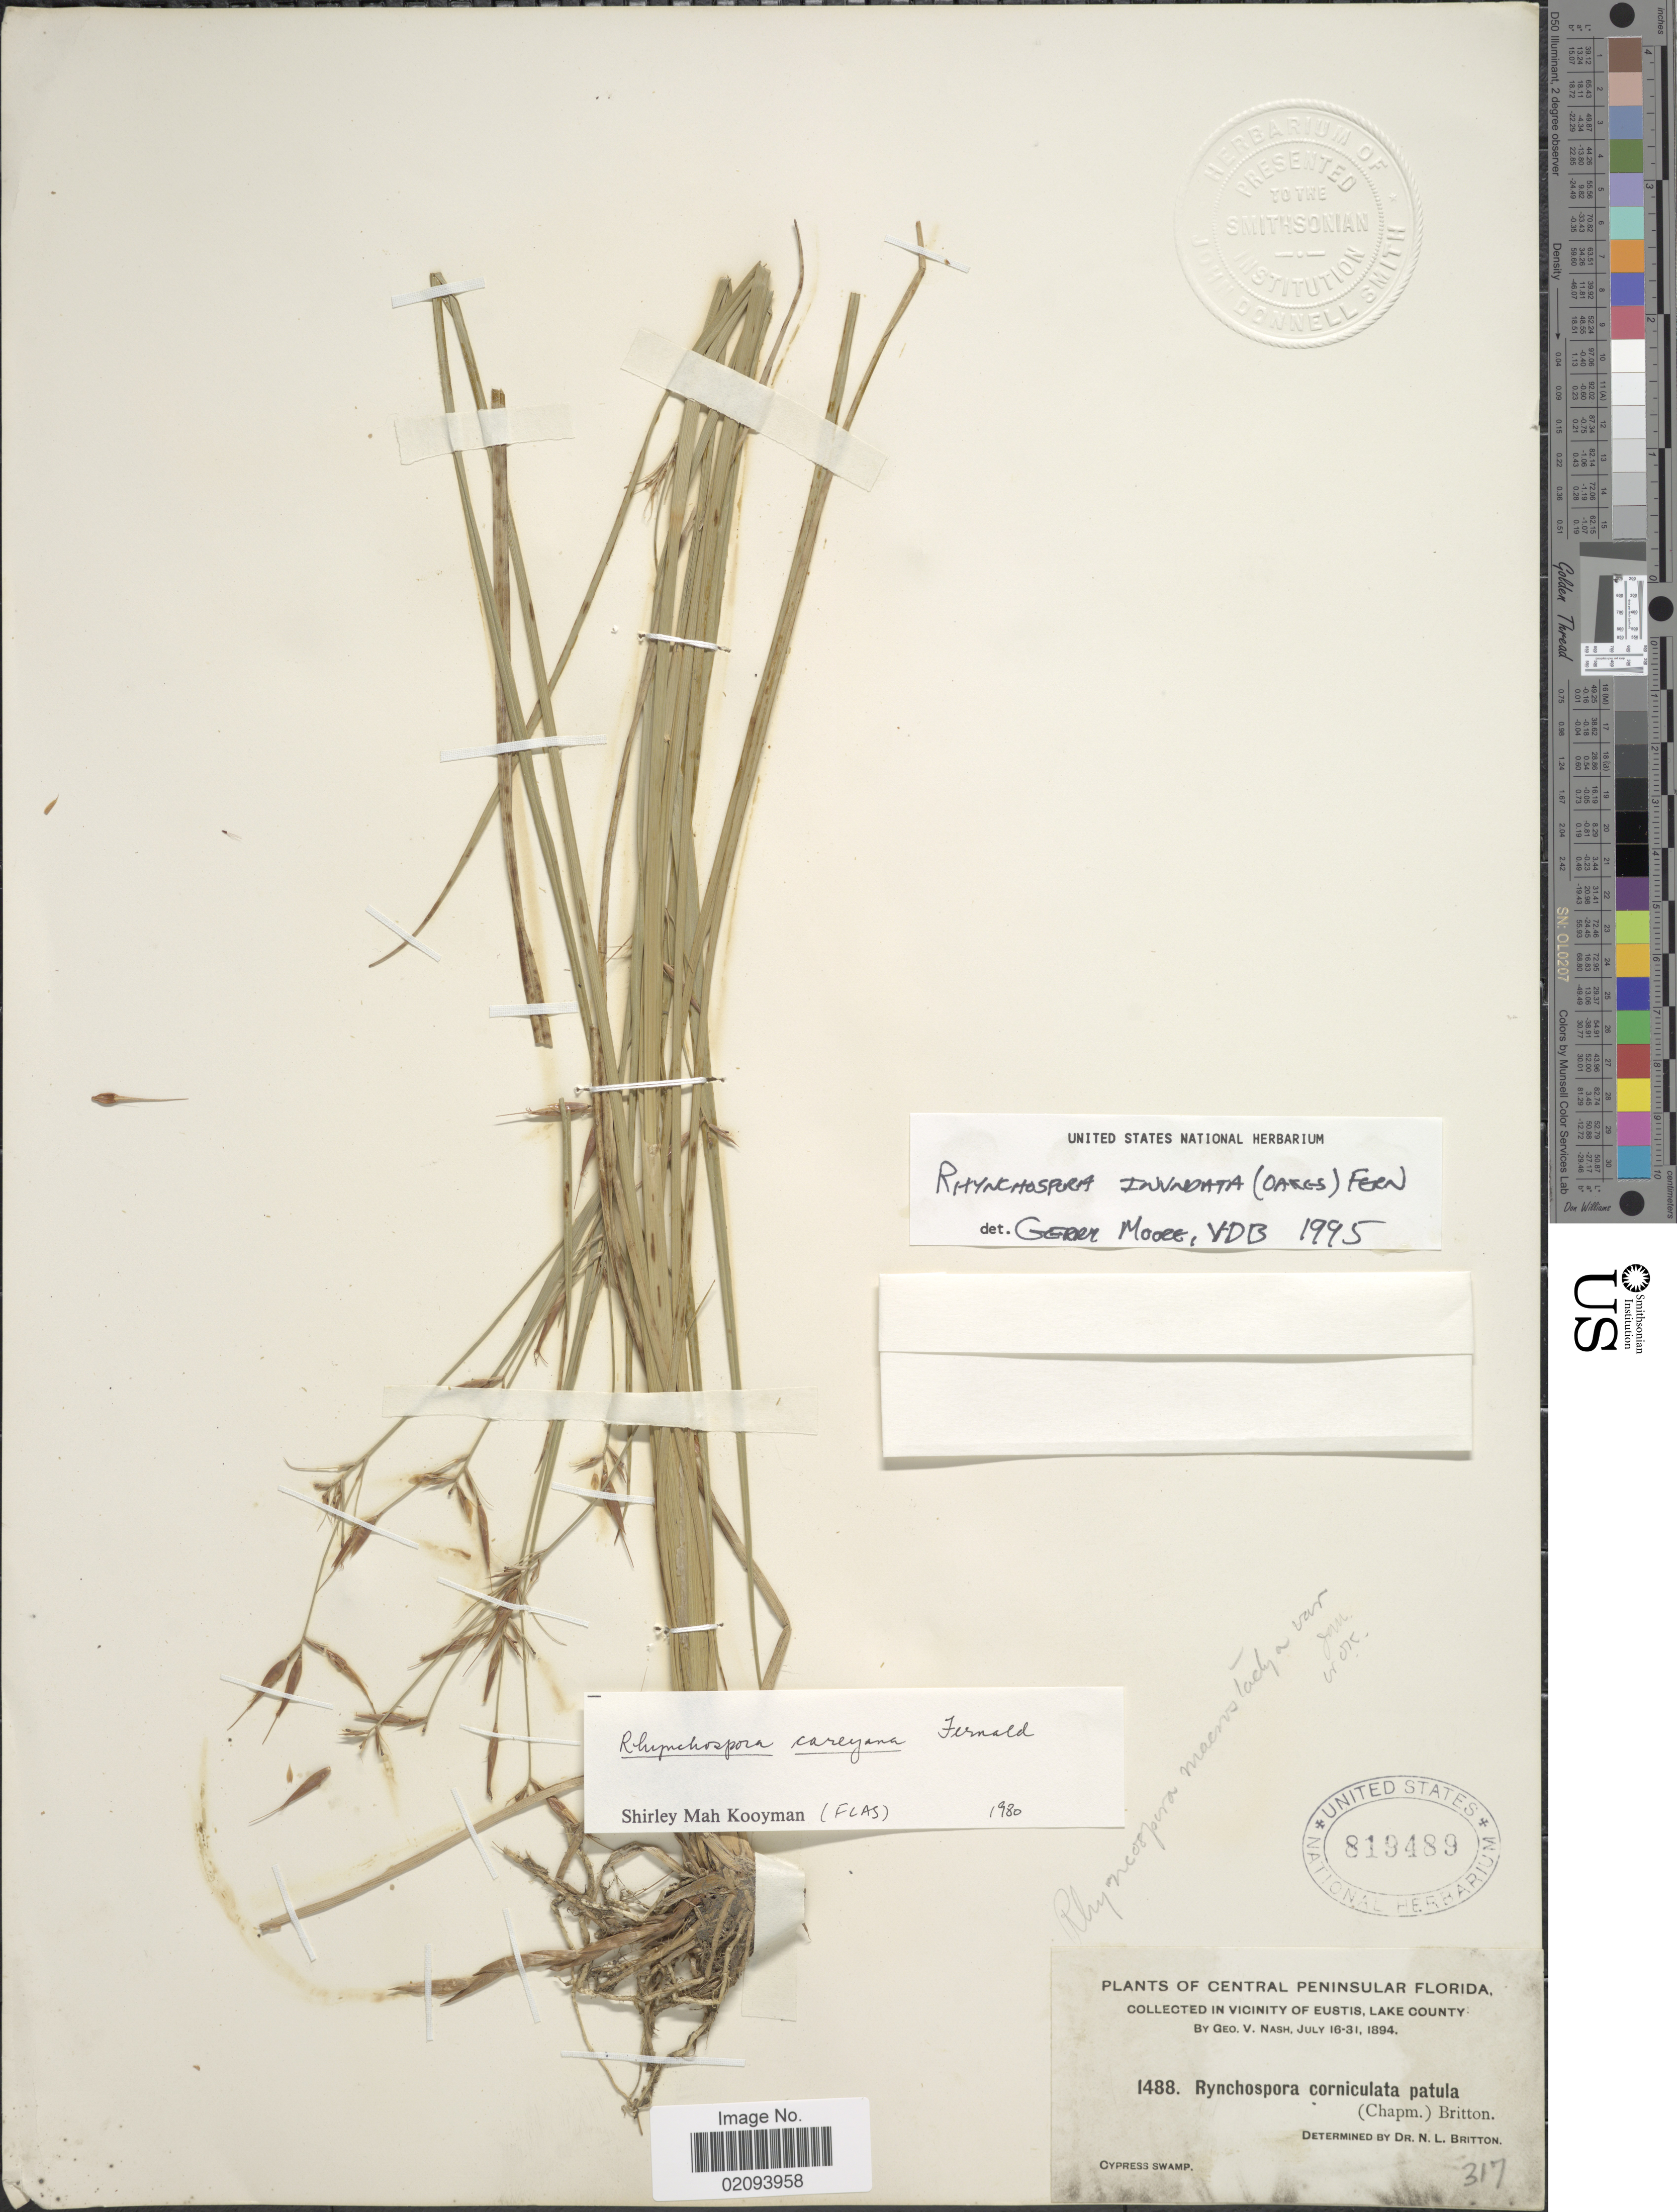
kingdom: Plantae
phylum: Tracheophyta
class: Liliopsida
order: Poales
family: Cyperaceae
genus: Rhynchospora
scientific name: Rhynchospora inundata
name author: (Oakes) Fernald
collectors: G. V. Nash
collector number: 1488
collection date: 1894-07-16/1894-07-31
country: United States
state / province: Florida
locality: Central Peninsular Florida. In Vicinity of Eustis, Lake County. Cypress Swamp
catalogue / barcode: US 819489